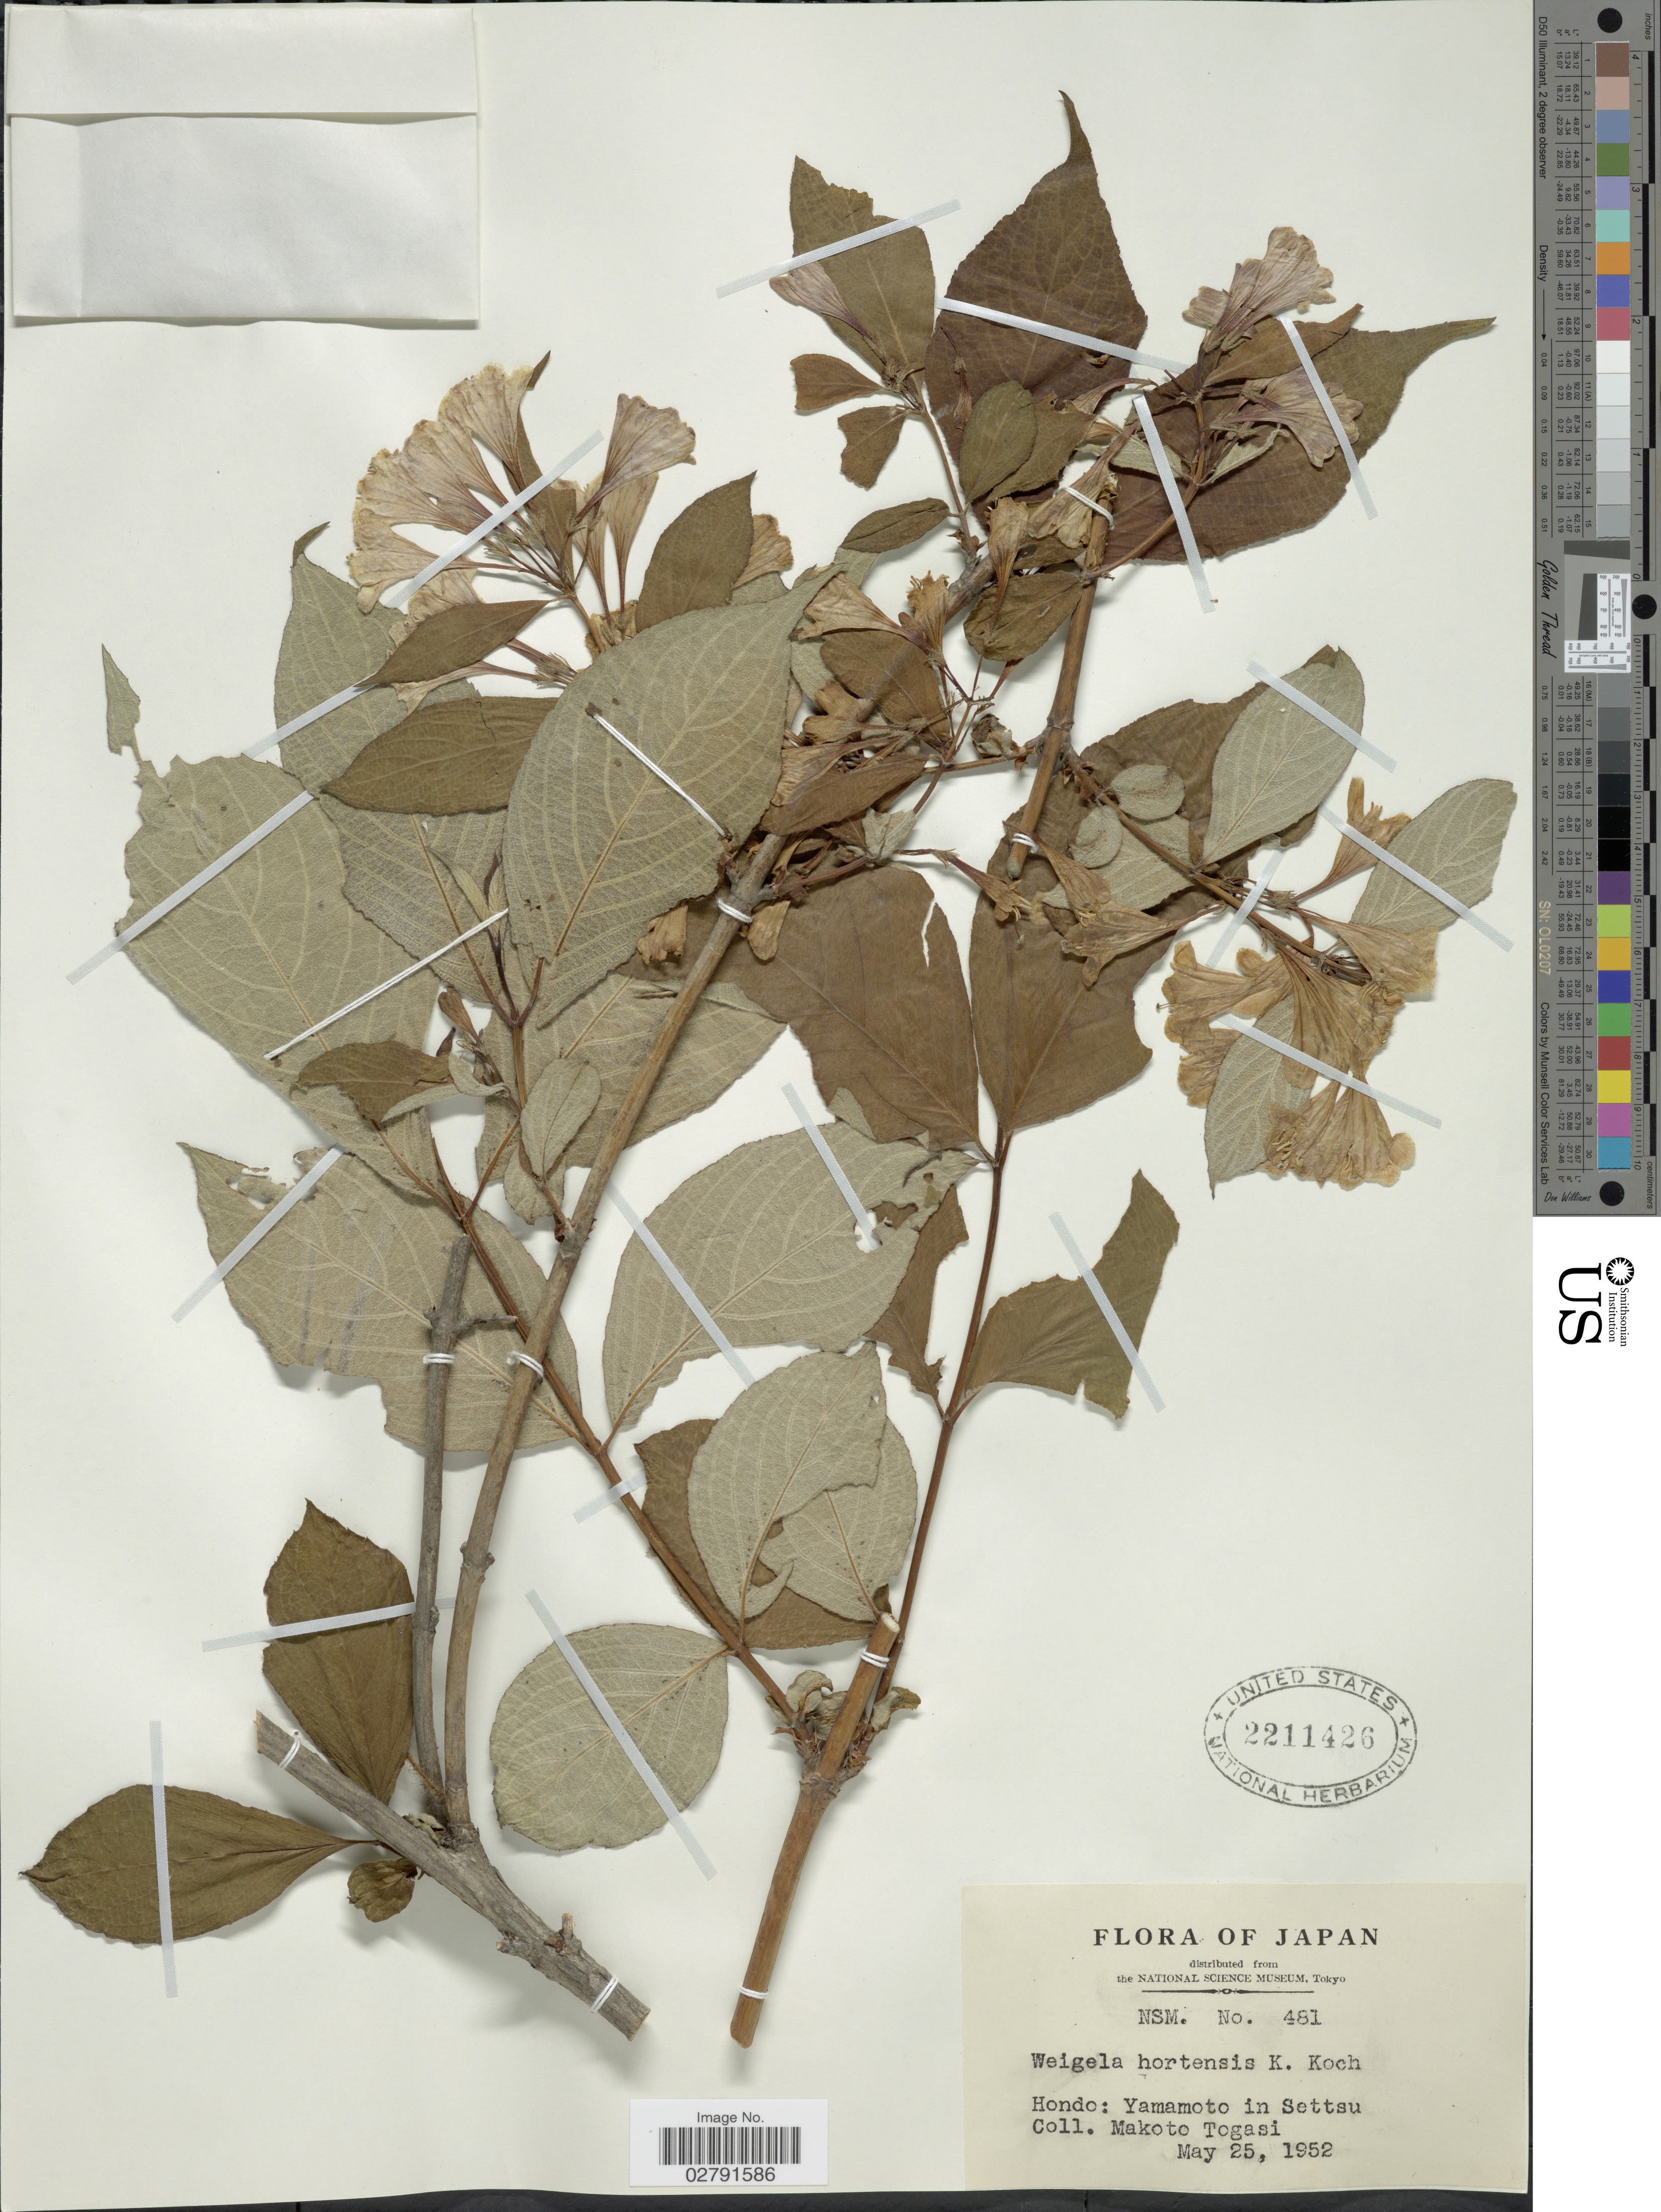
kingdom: Plantae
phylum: Tracheophyta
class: Magnoliopsida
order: Dipsacales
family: Caprifoliaceae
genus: Diervilla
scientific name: Diervilla hortensis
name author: Siebold & Zucc.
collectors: M. Togasi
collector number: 481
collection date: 1952-05-25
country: Japan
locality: Hondo: Yamamoto in Settsu.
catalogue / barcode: US 2211426